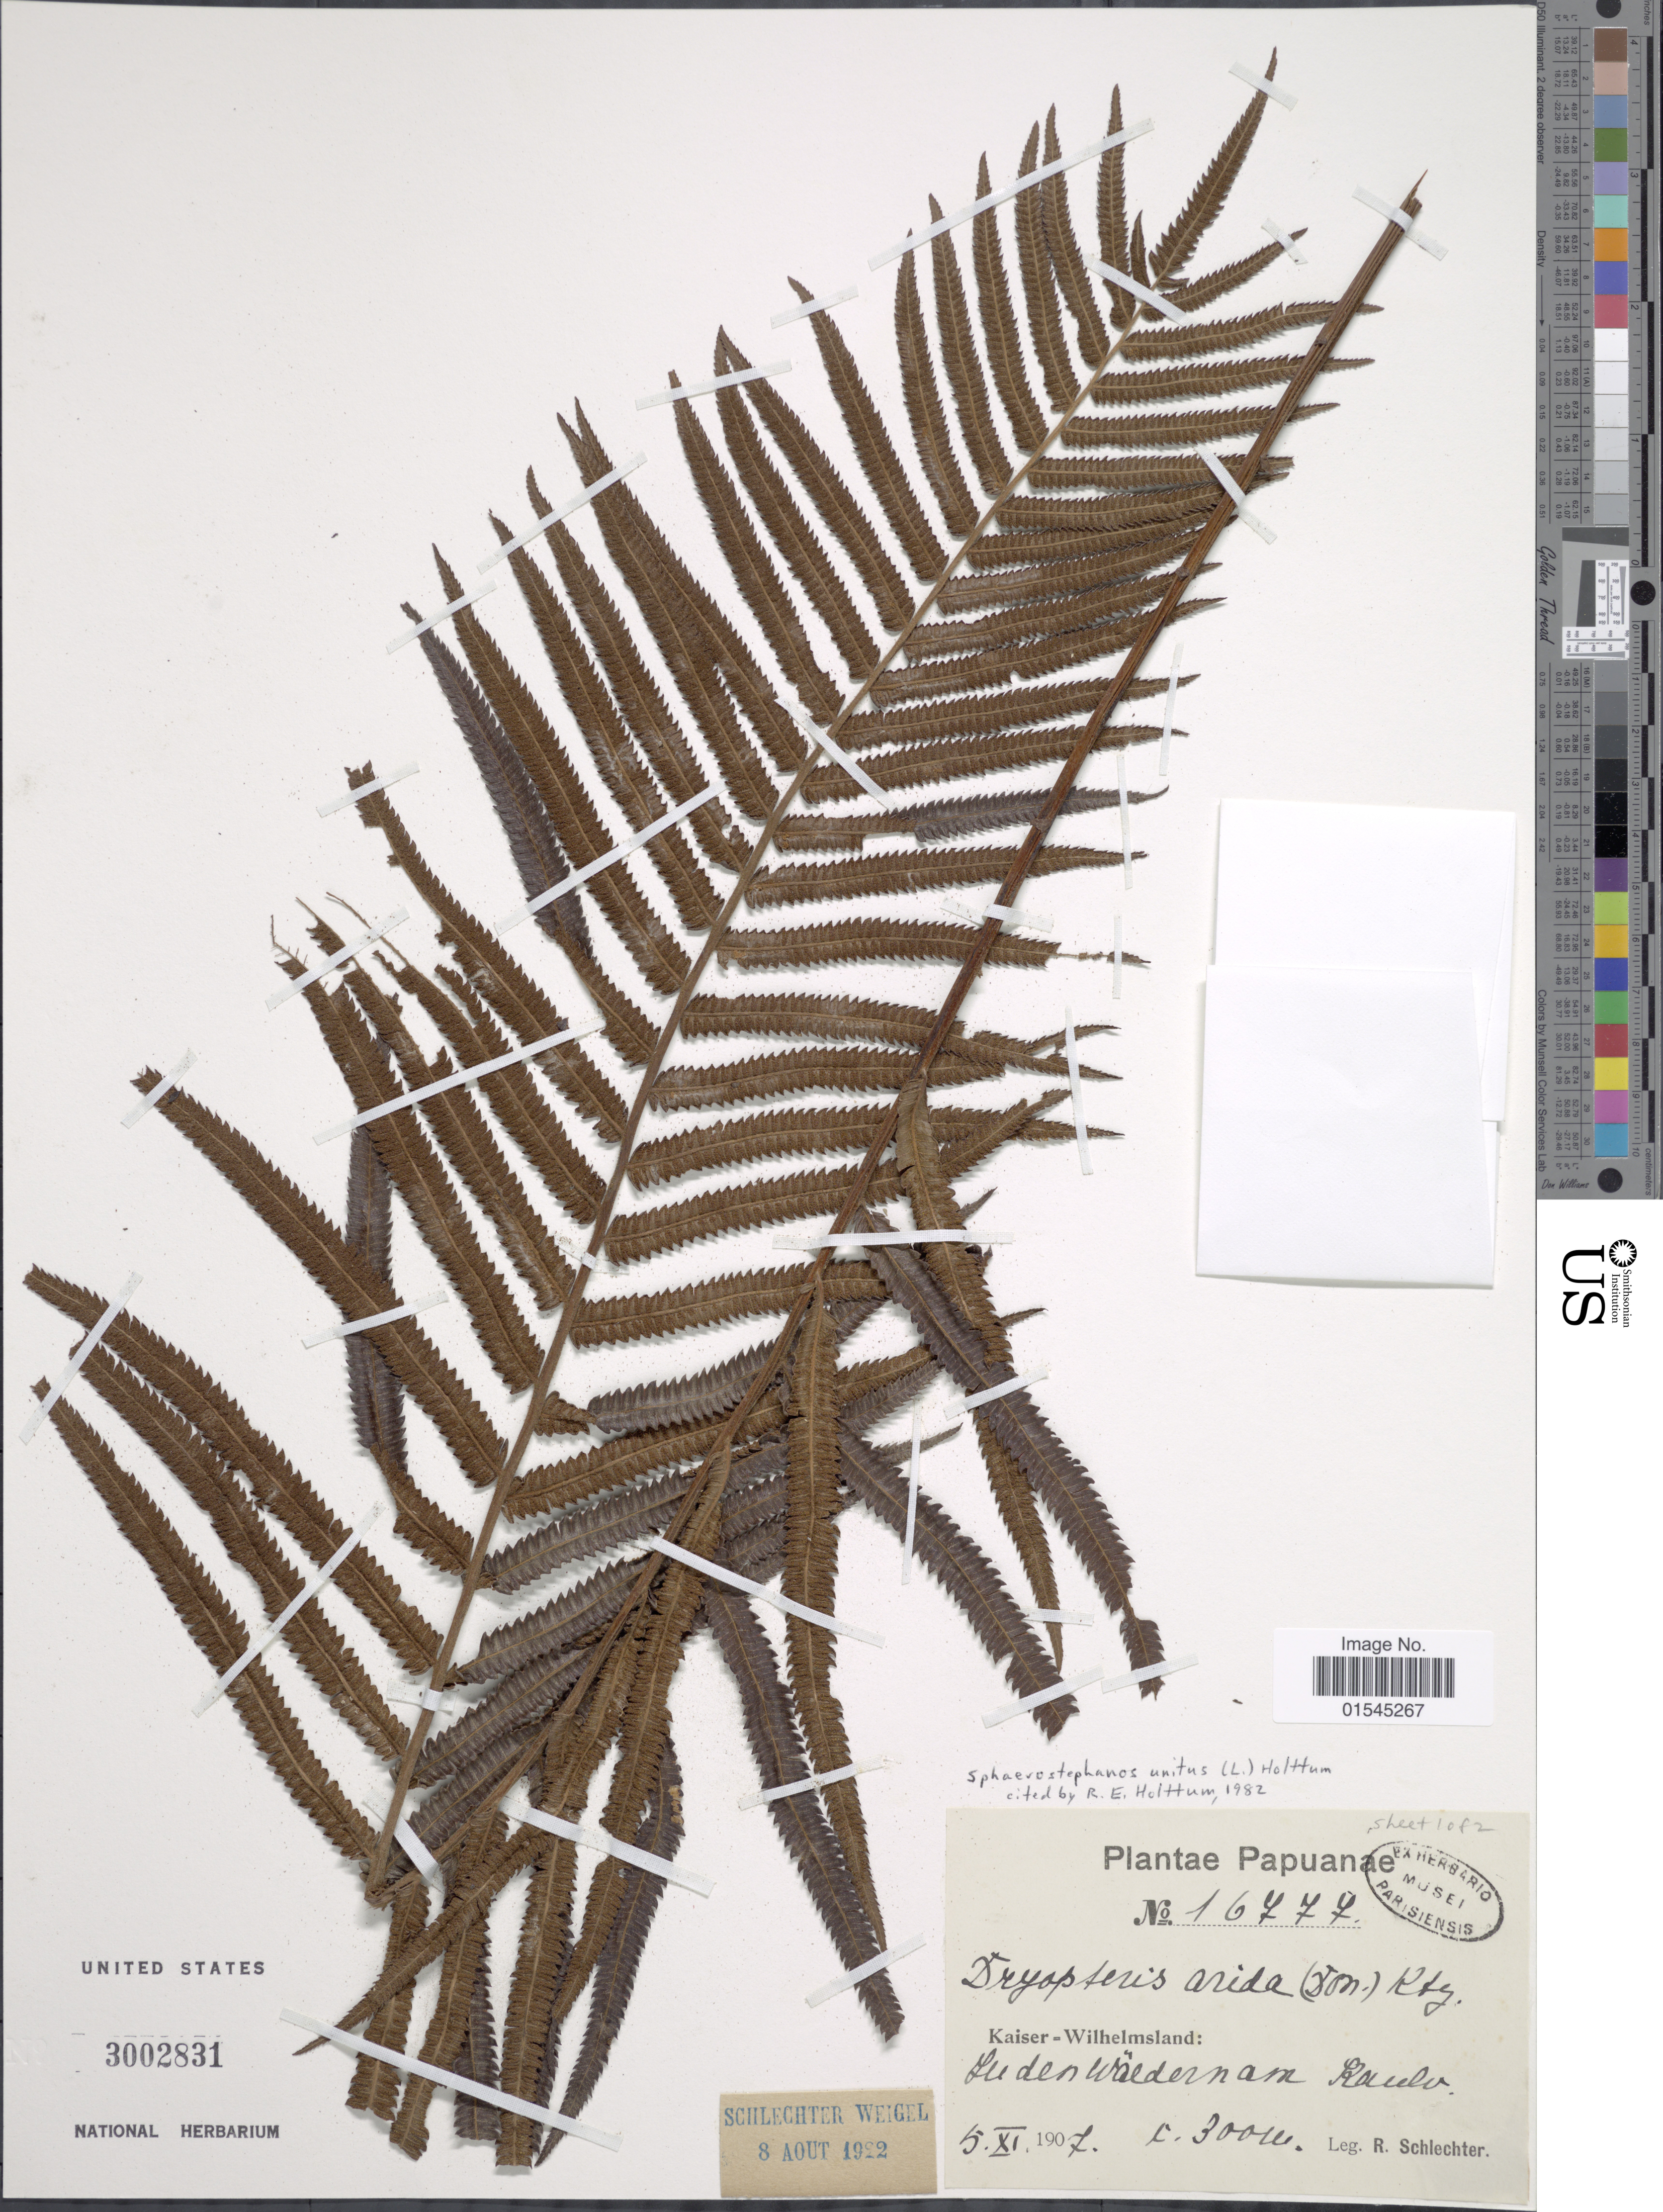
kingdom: Plantae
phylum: Tracheophyta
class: Polypodiopsida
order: Polypodiales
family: Thelypteridaceae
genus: Sphaerostephanos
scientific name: Sphaerostephanos unitus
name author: (L.) Holttum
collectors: F. R. R. Schlechter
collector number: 16777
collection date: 1907-06-05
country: Papua New Guinea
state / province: Eastern Highlands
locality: Kaiser-Wilhelmsland: In den Wäldern am Kaulo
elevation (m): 300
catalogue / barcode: US 3002831